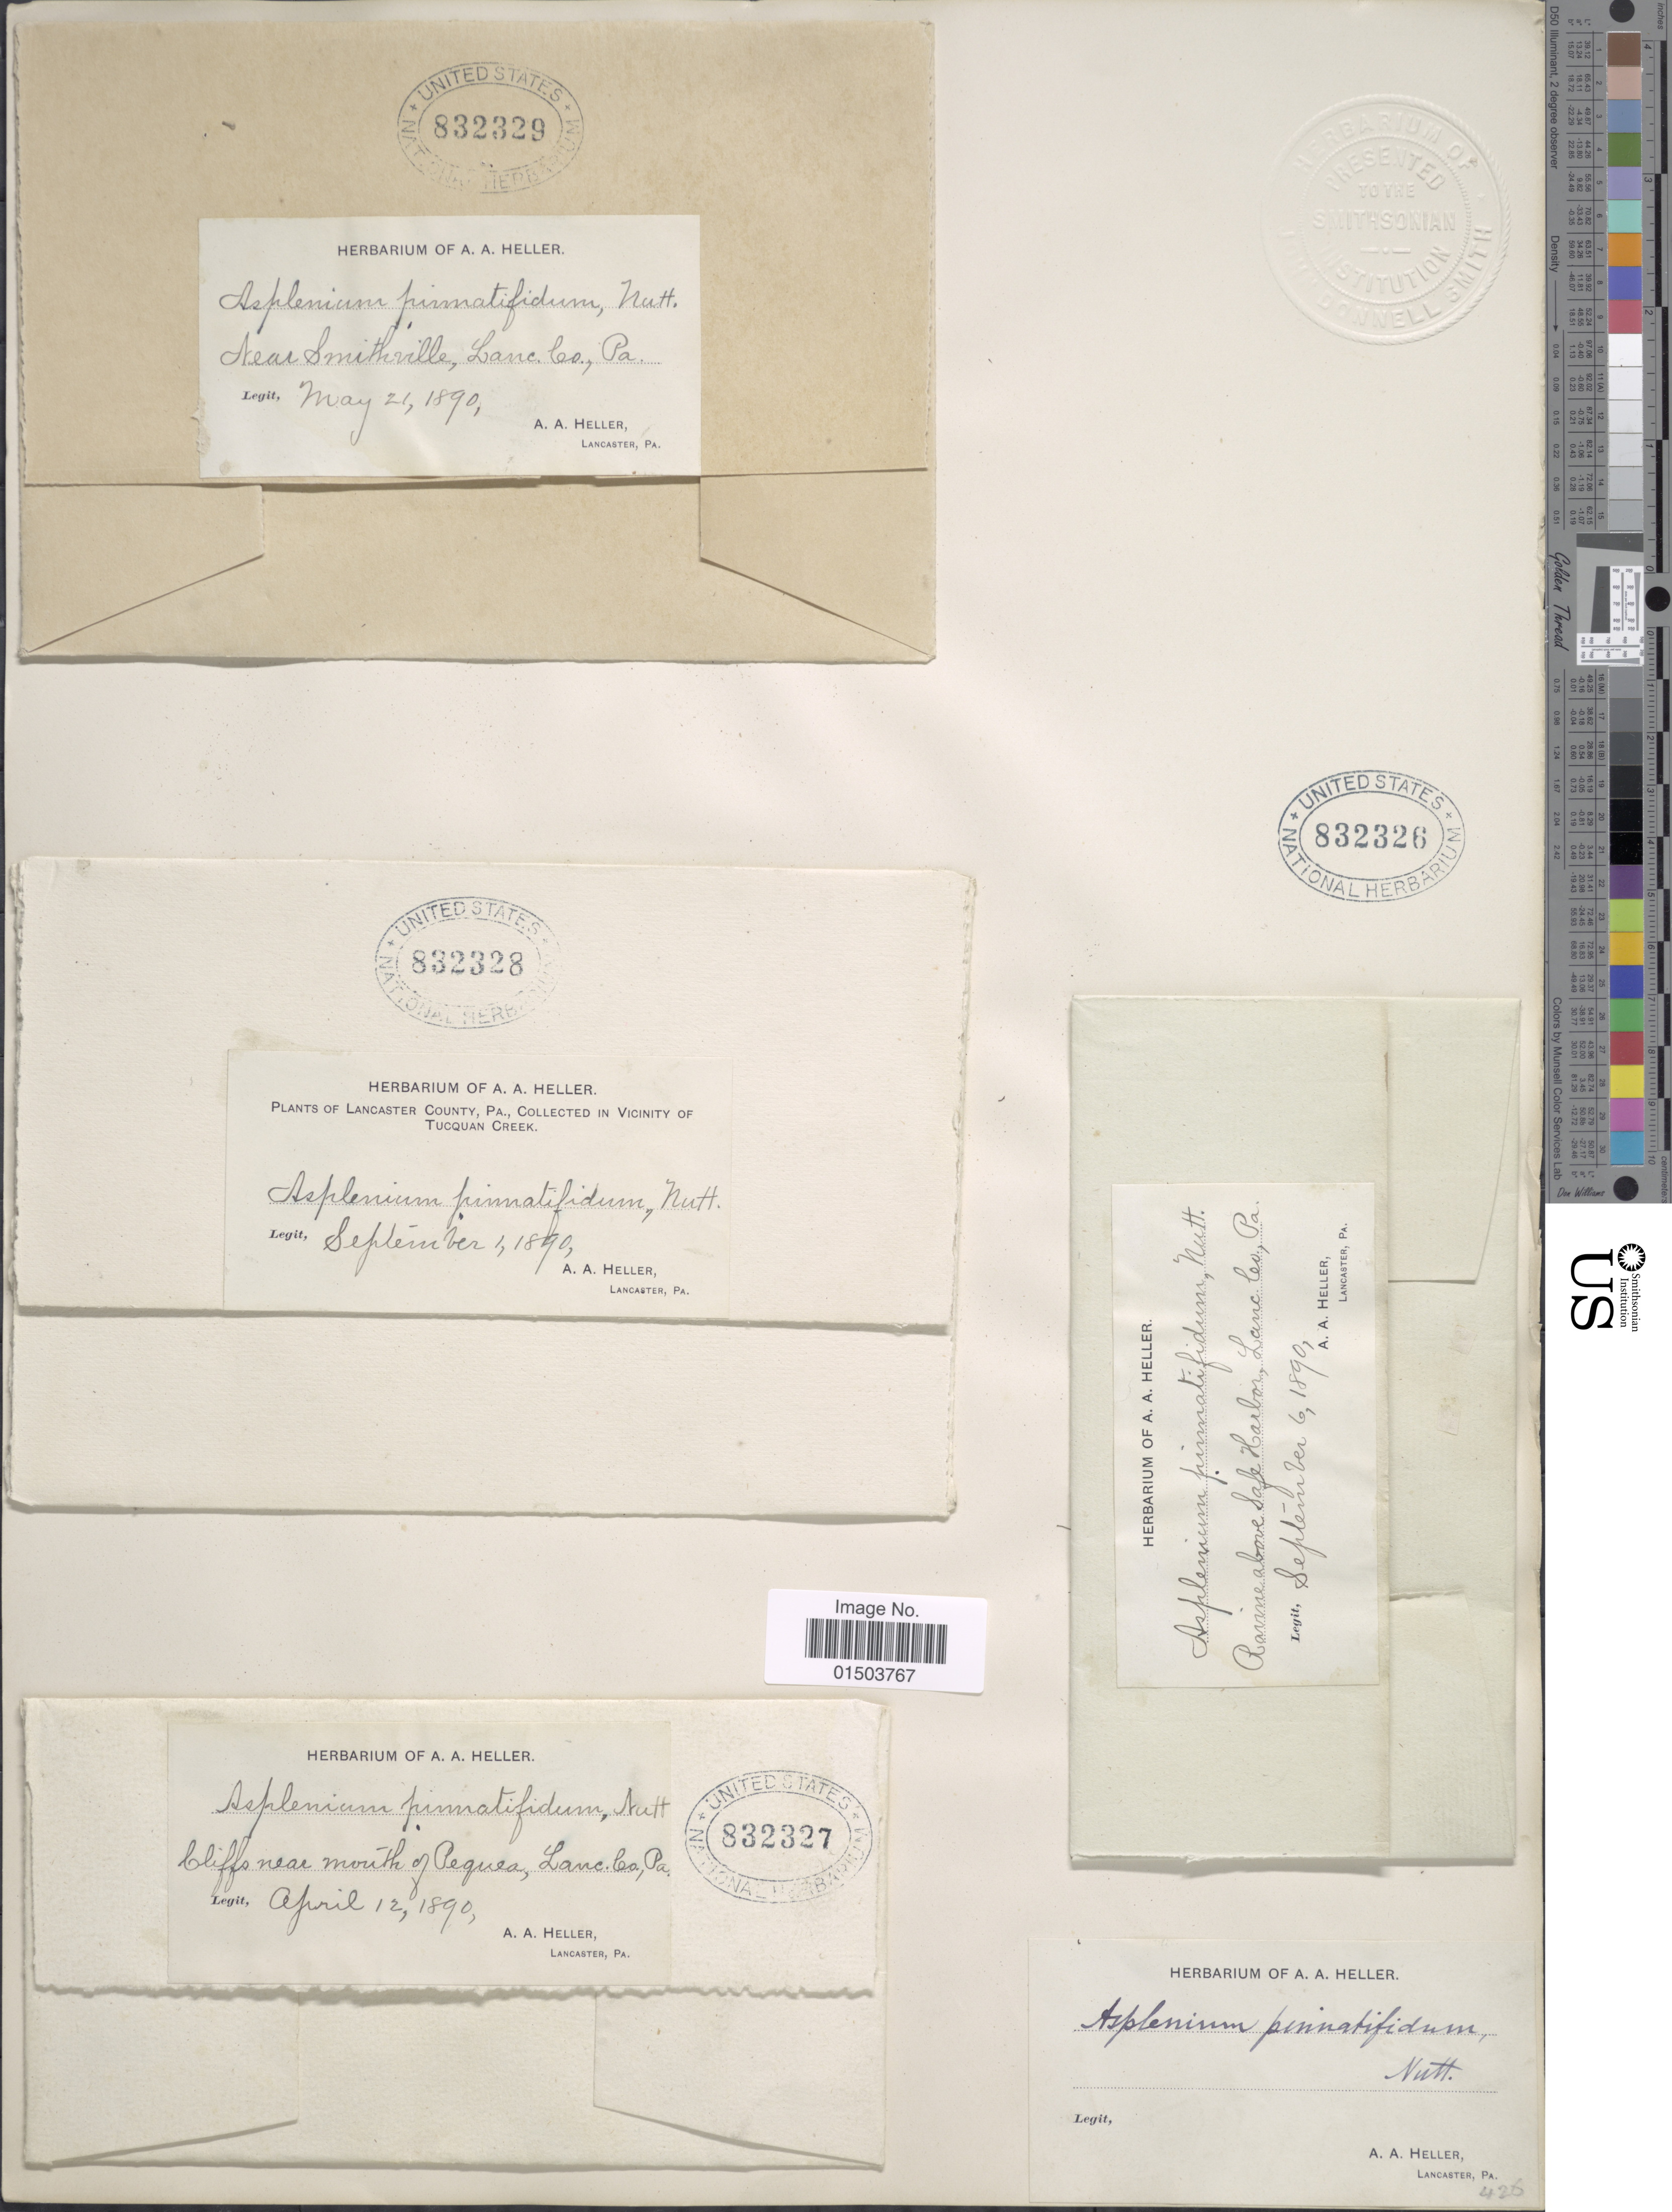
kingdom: Plantae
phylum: Tracheophyta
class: Polypodiopsida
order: Polypodiales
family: Aspleniaceae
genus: Asplenium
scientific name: Asplenium pinnatifidum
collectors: A. A. Heller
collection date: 1890-05-21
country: United States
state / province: Pennsylvania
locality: Near Smithville, Lanc. Co.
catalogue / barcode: US 832329-4